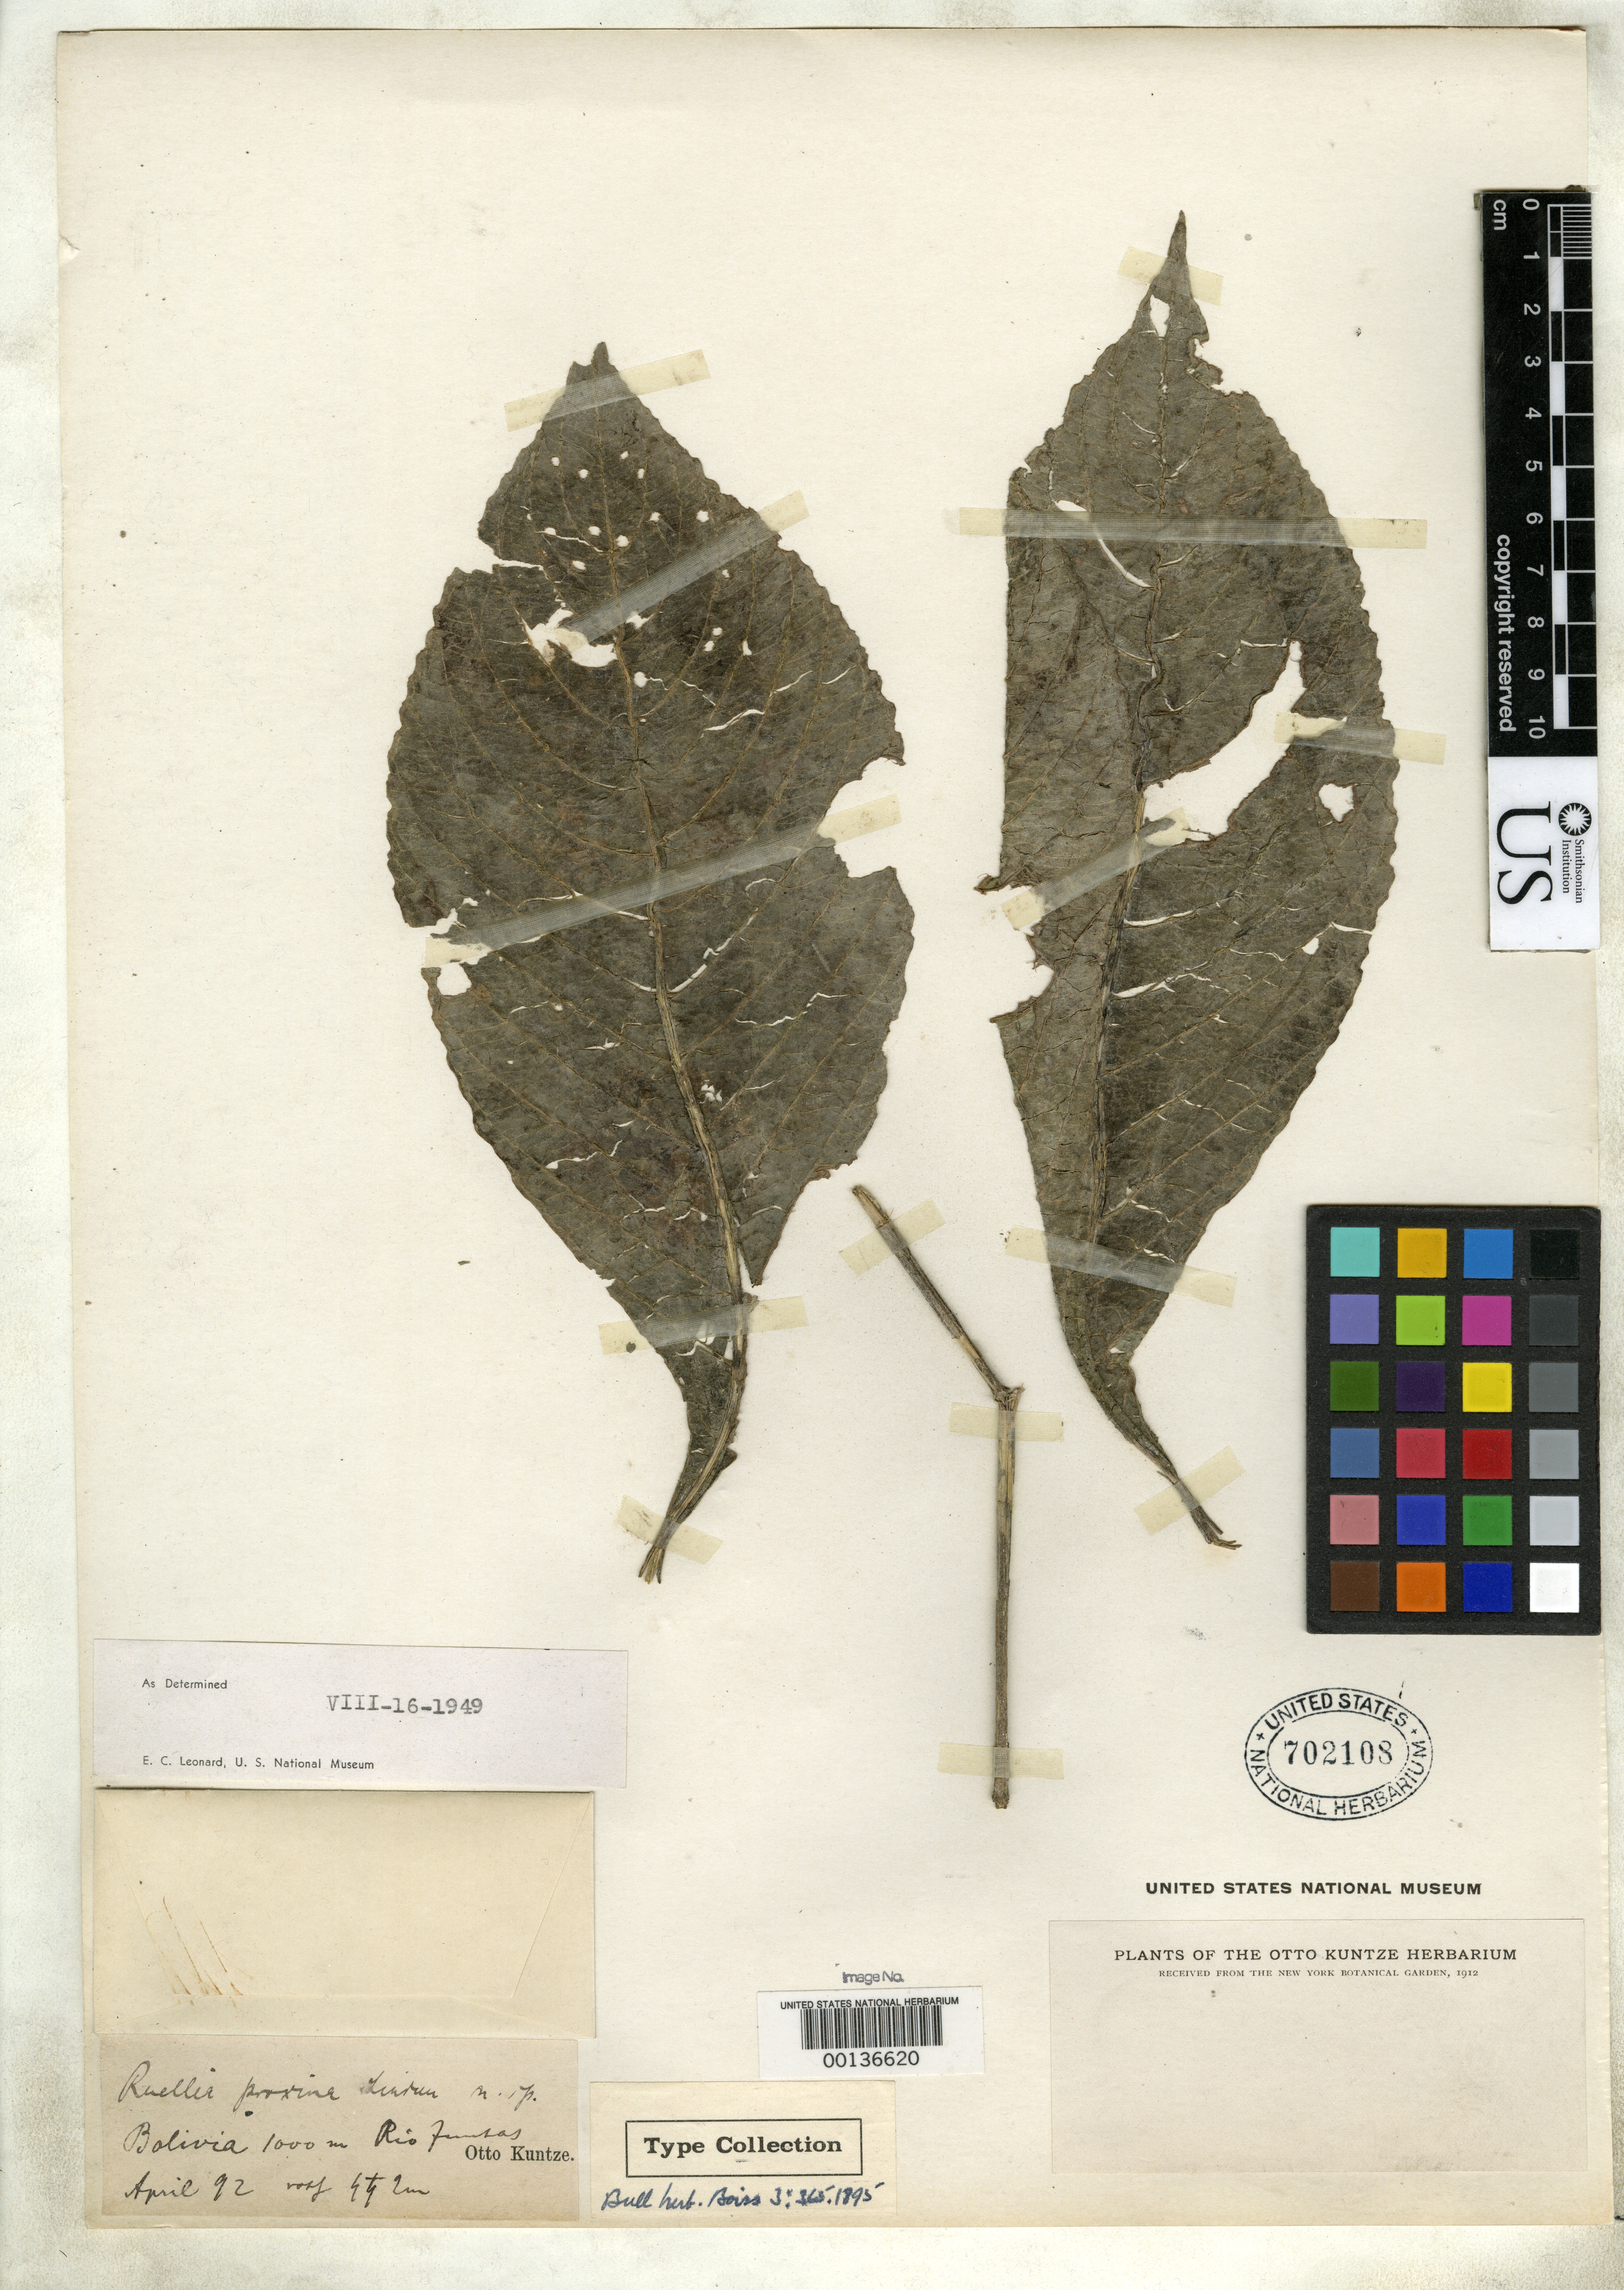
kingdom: Plantae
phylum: Tracheophyta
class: Magnoliopsida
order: Lamiales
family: Acanthaceae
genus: Ruellia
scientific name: Ruellia proxima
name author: Lindau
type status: Isotype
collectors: C.E.O. Kuntze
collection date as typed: Apr 1892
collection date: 1892-04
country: Bolivia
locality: Mapiri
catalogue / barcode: US 702108